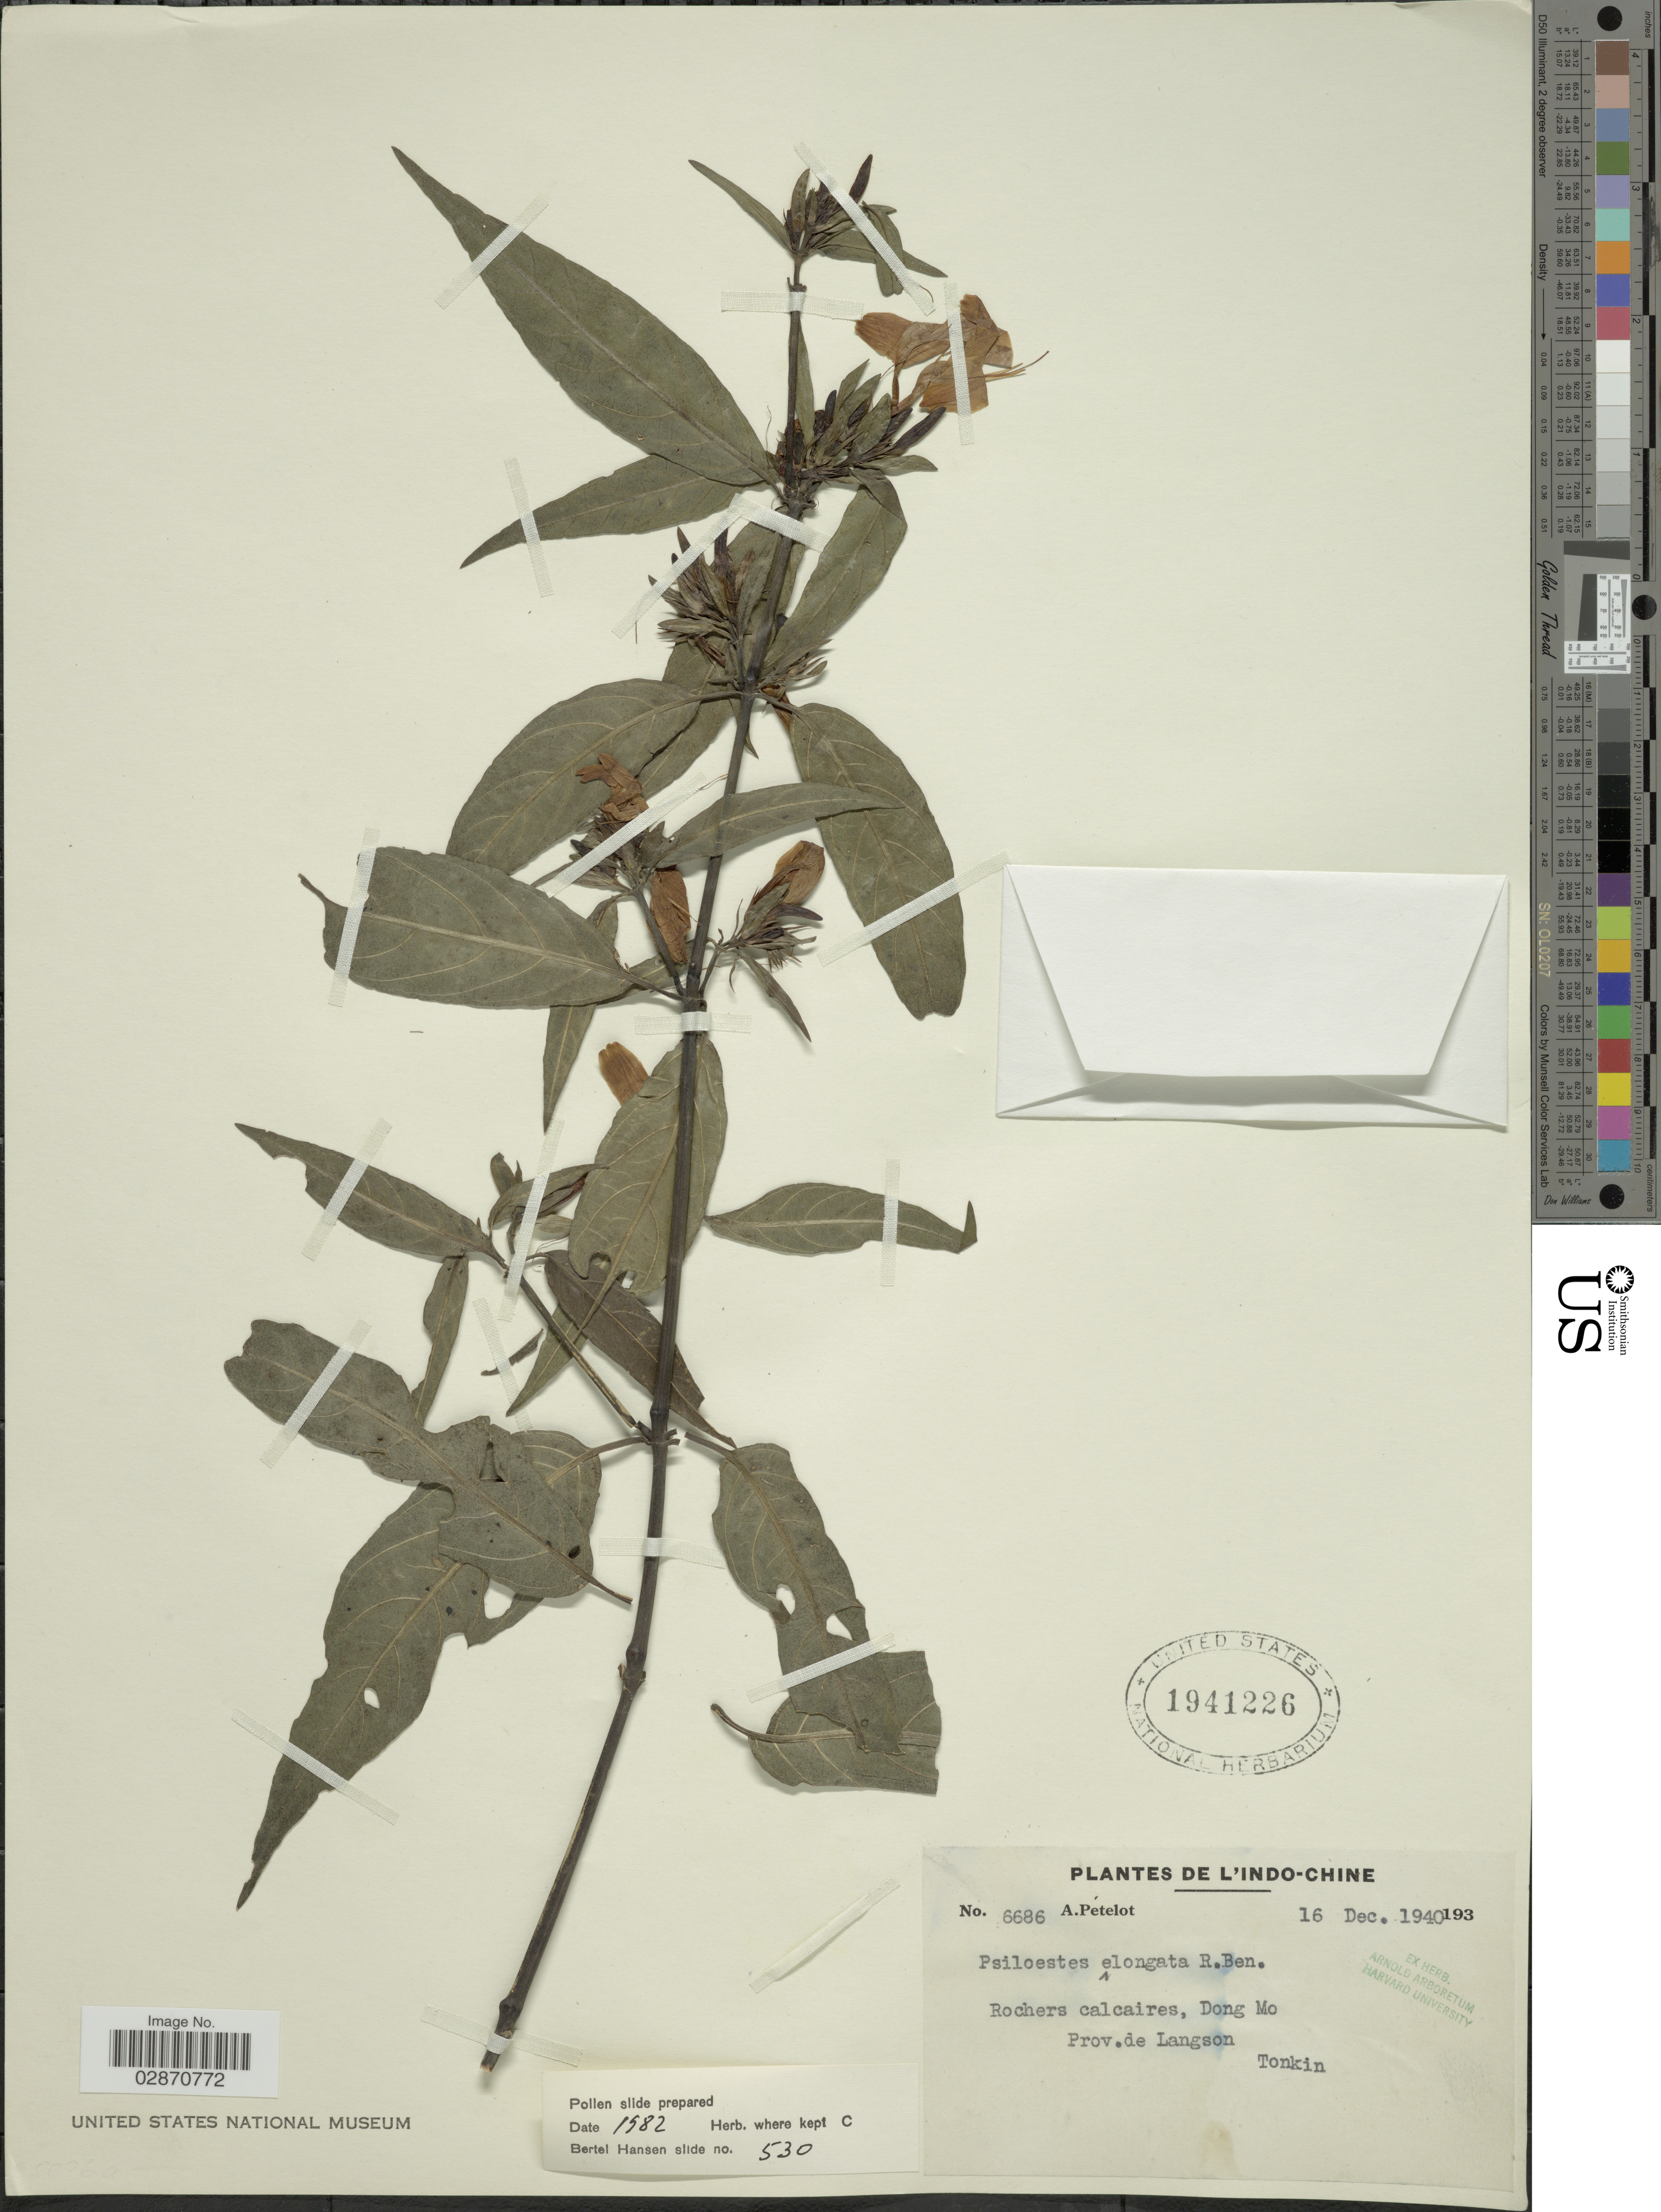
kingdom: Plantae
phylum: Tracheophyta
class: Magnoliopsida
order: Lamiales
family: Acanthaceae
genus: Psiloesthes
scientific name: Psiloesthes elongata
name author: Benoist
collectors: A. Petelot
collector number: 6686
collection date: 1940-12-16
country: Vietnam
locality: Indo-Chine. Dongo Mo. Prov. de Langson. Tonkin.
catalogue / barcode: US 1941226